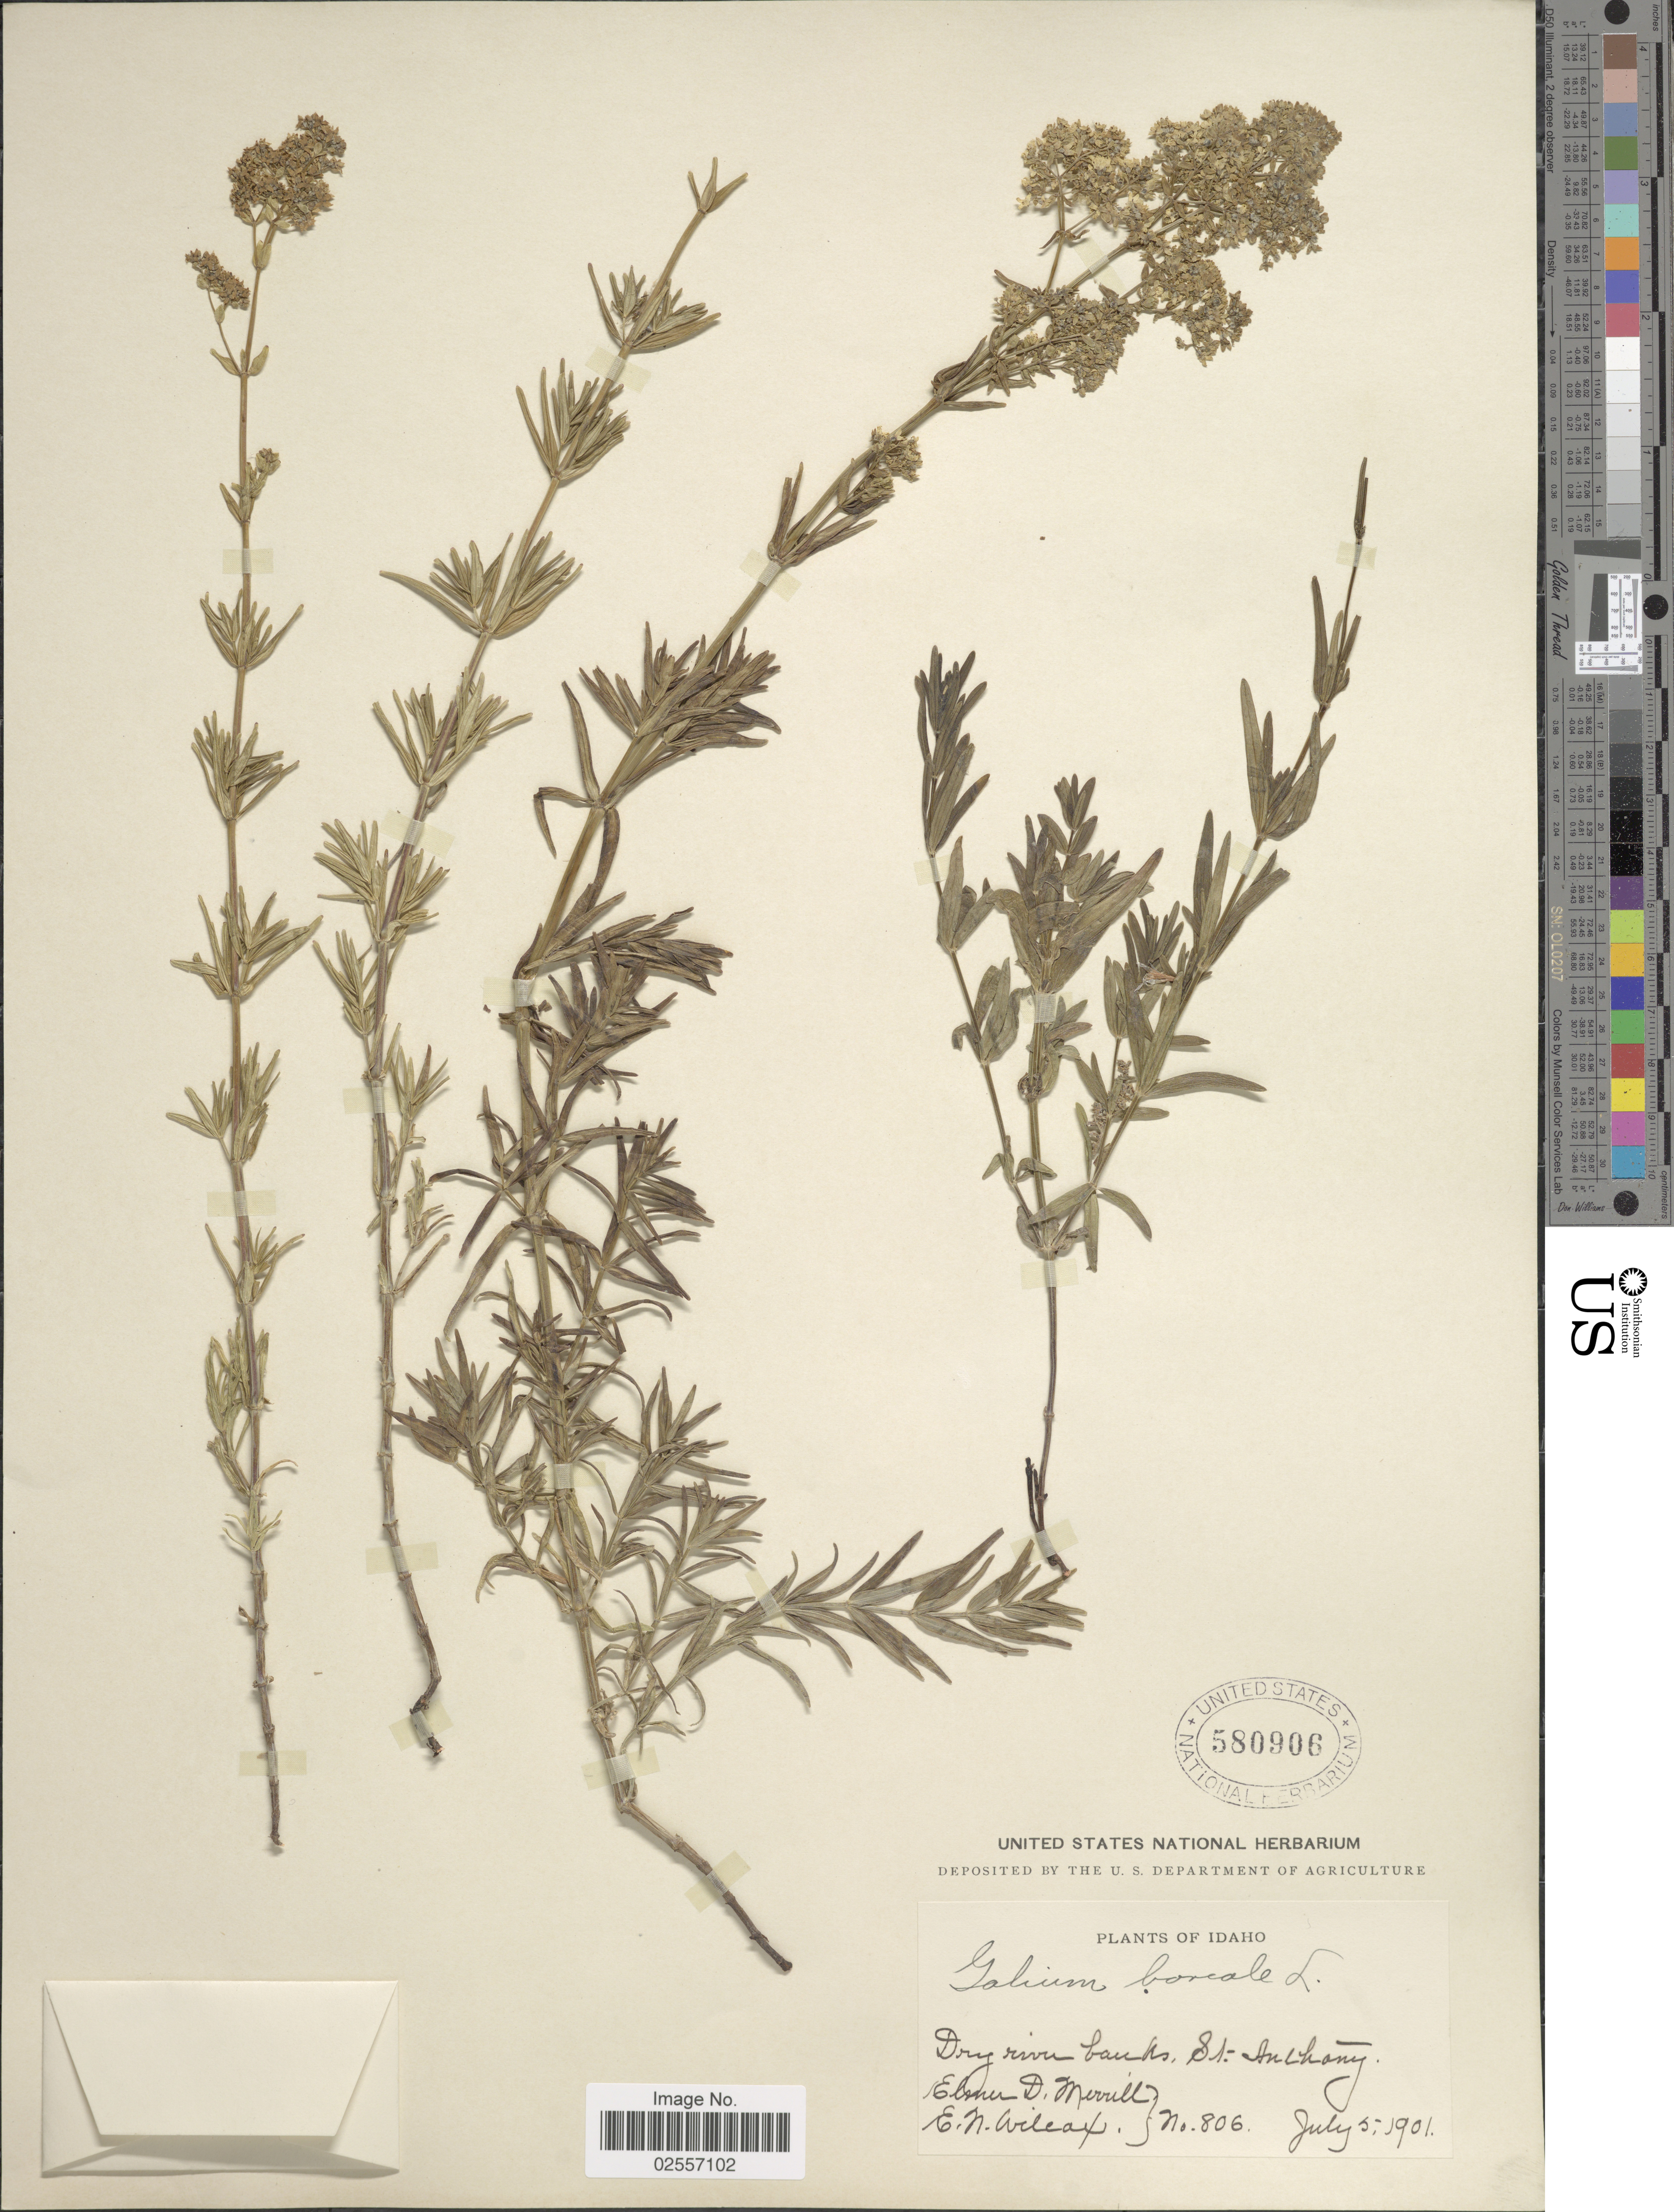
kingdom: Plantae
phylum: Tracheophyta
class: Magnoliopsida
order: Gentianales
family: Rubiaceae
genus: Galium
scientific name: Galium boreale L.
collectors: E. D. Merrill & E. Wilcox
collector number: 806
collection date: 1901-07-05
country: United States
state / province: Idaho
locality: St. Anthony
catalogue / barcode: US 580906